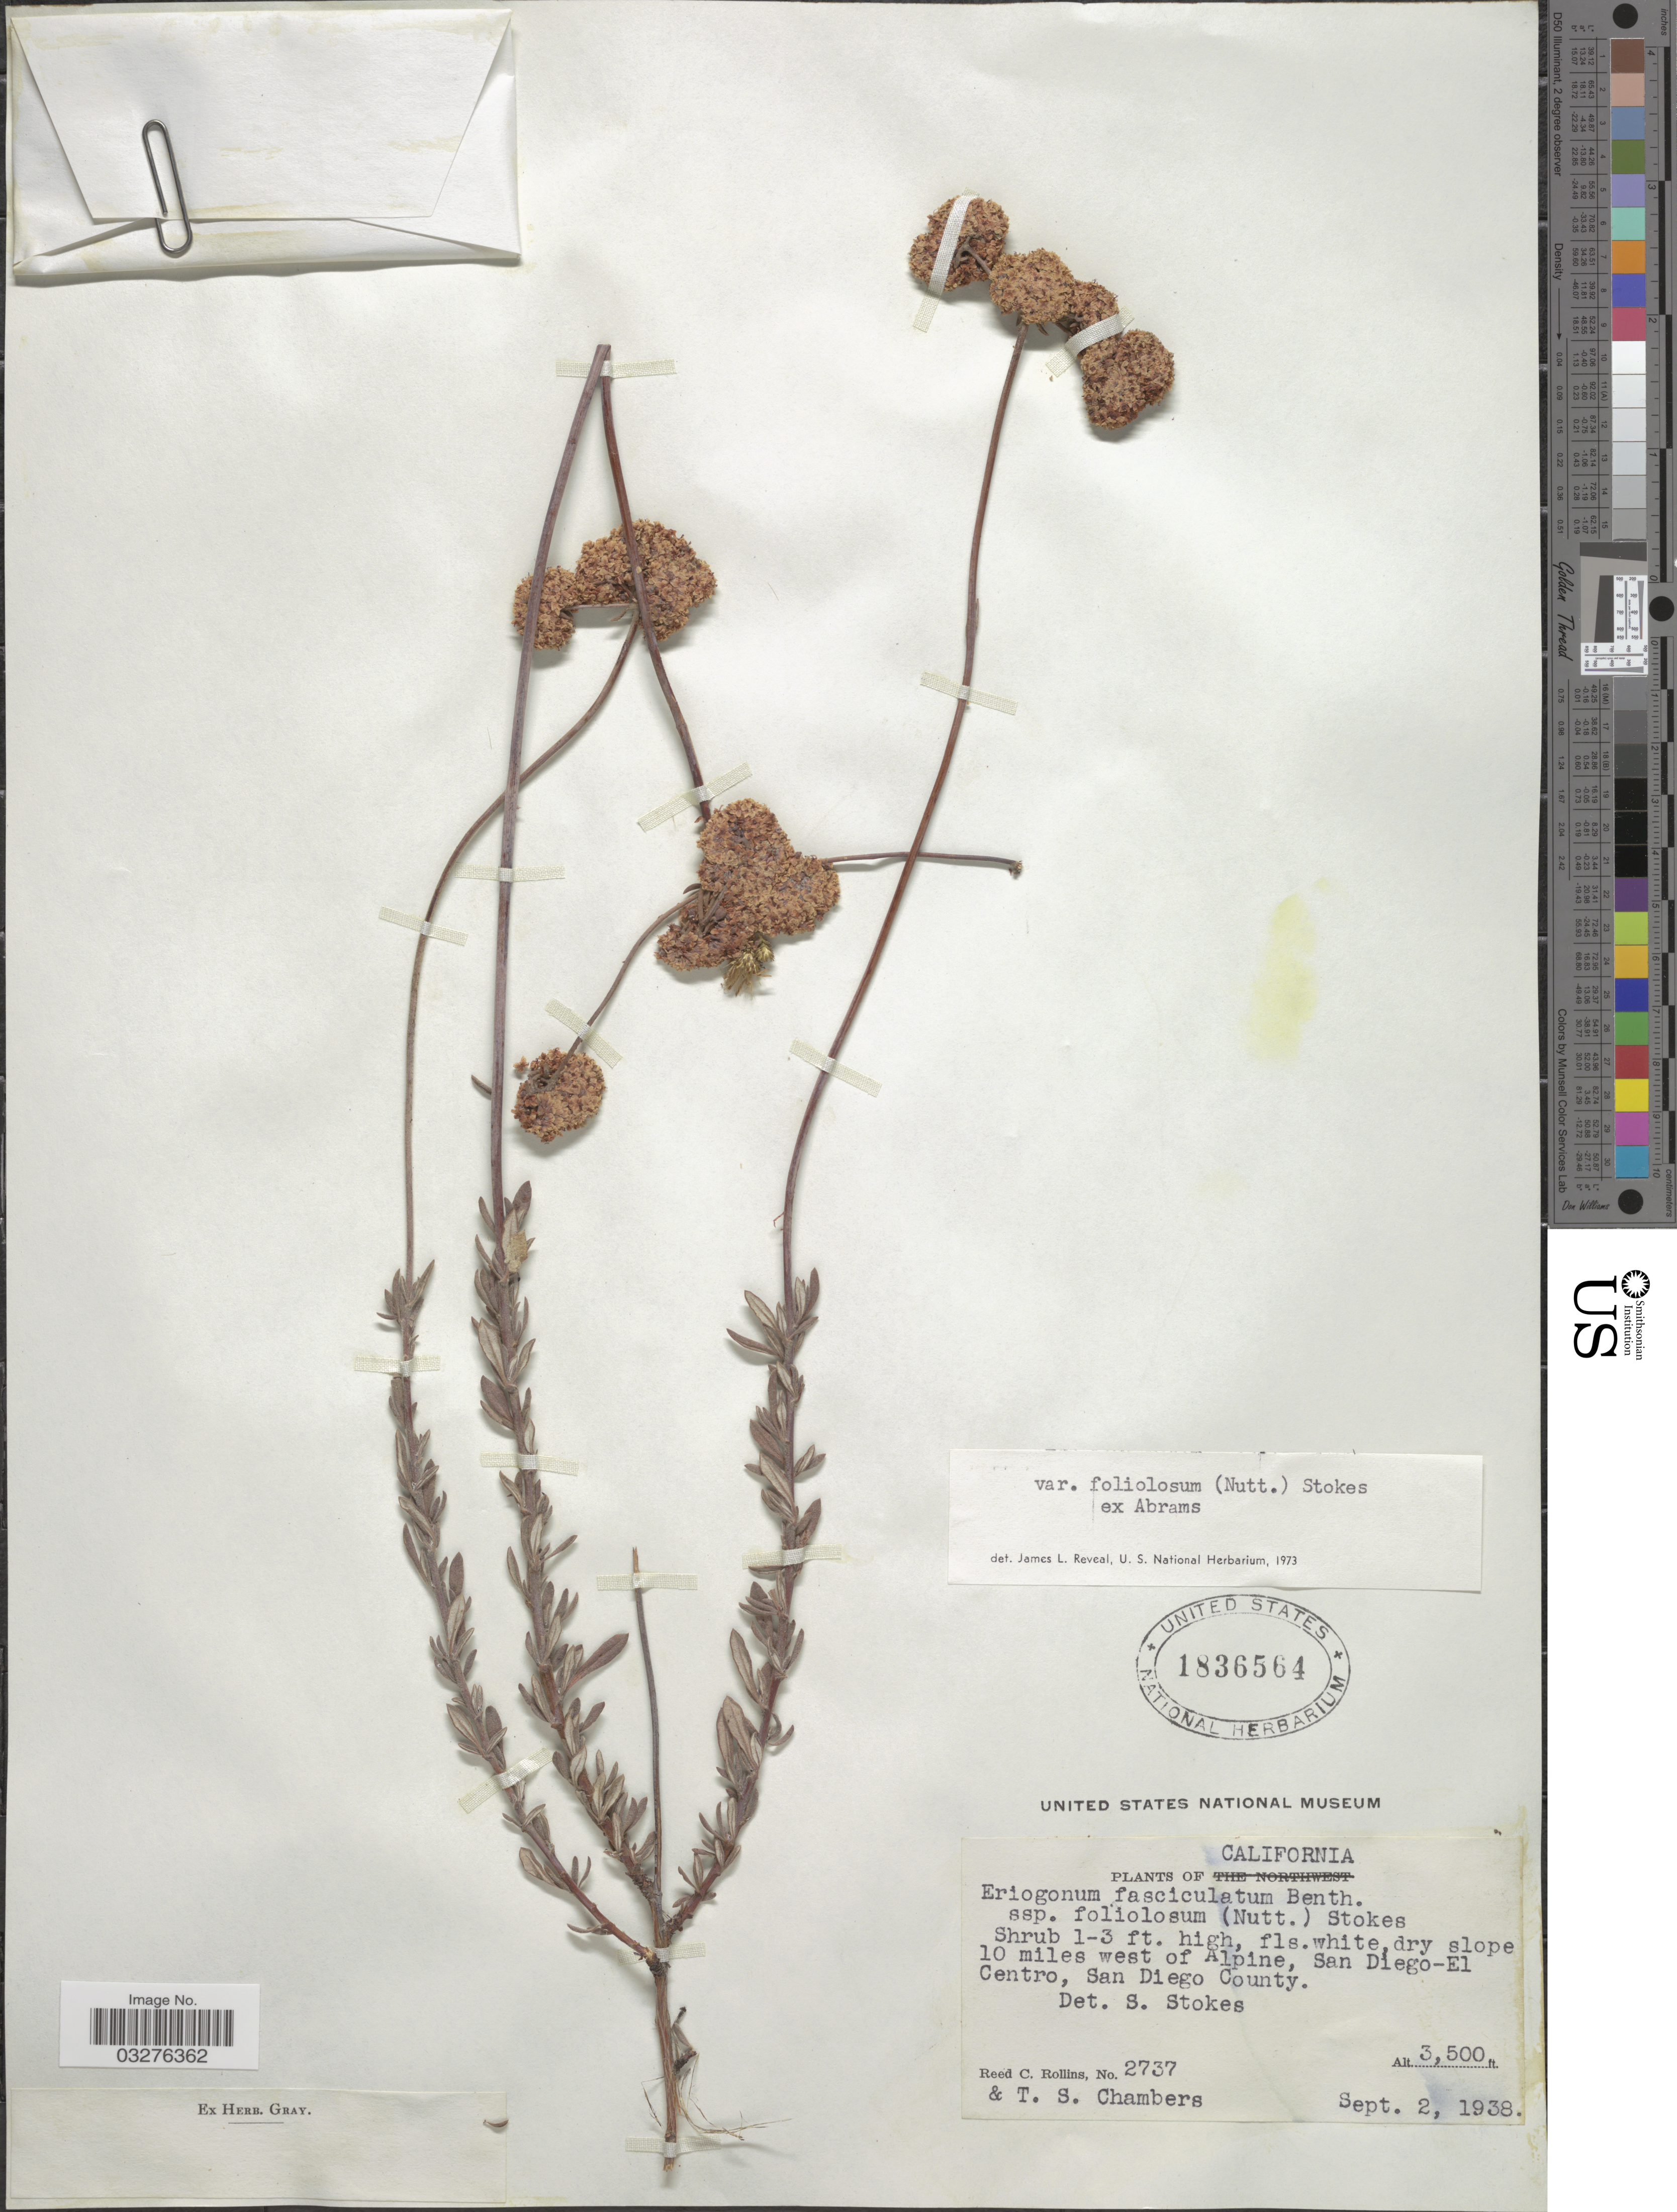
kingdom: Plantae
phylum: Tracheophyta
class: Magnoliopsida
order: Caryophyllales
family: Polygonaceae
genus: Eriogonum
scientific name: Eriogonum fasciculatum var. foliolosum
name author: (Nutt.) S. Stokes ex Abrams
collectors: R. C. Rollins & T. Chambers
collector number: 2737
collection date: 1938-09-02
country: United States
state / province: California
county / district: San Diego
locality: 10 miles west of Alpine, San Diego-El Centro, San Diego County.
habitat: dry slope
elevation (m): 1067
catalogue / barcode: US 1836564